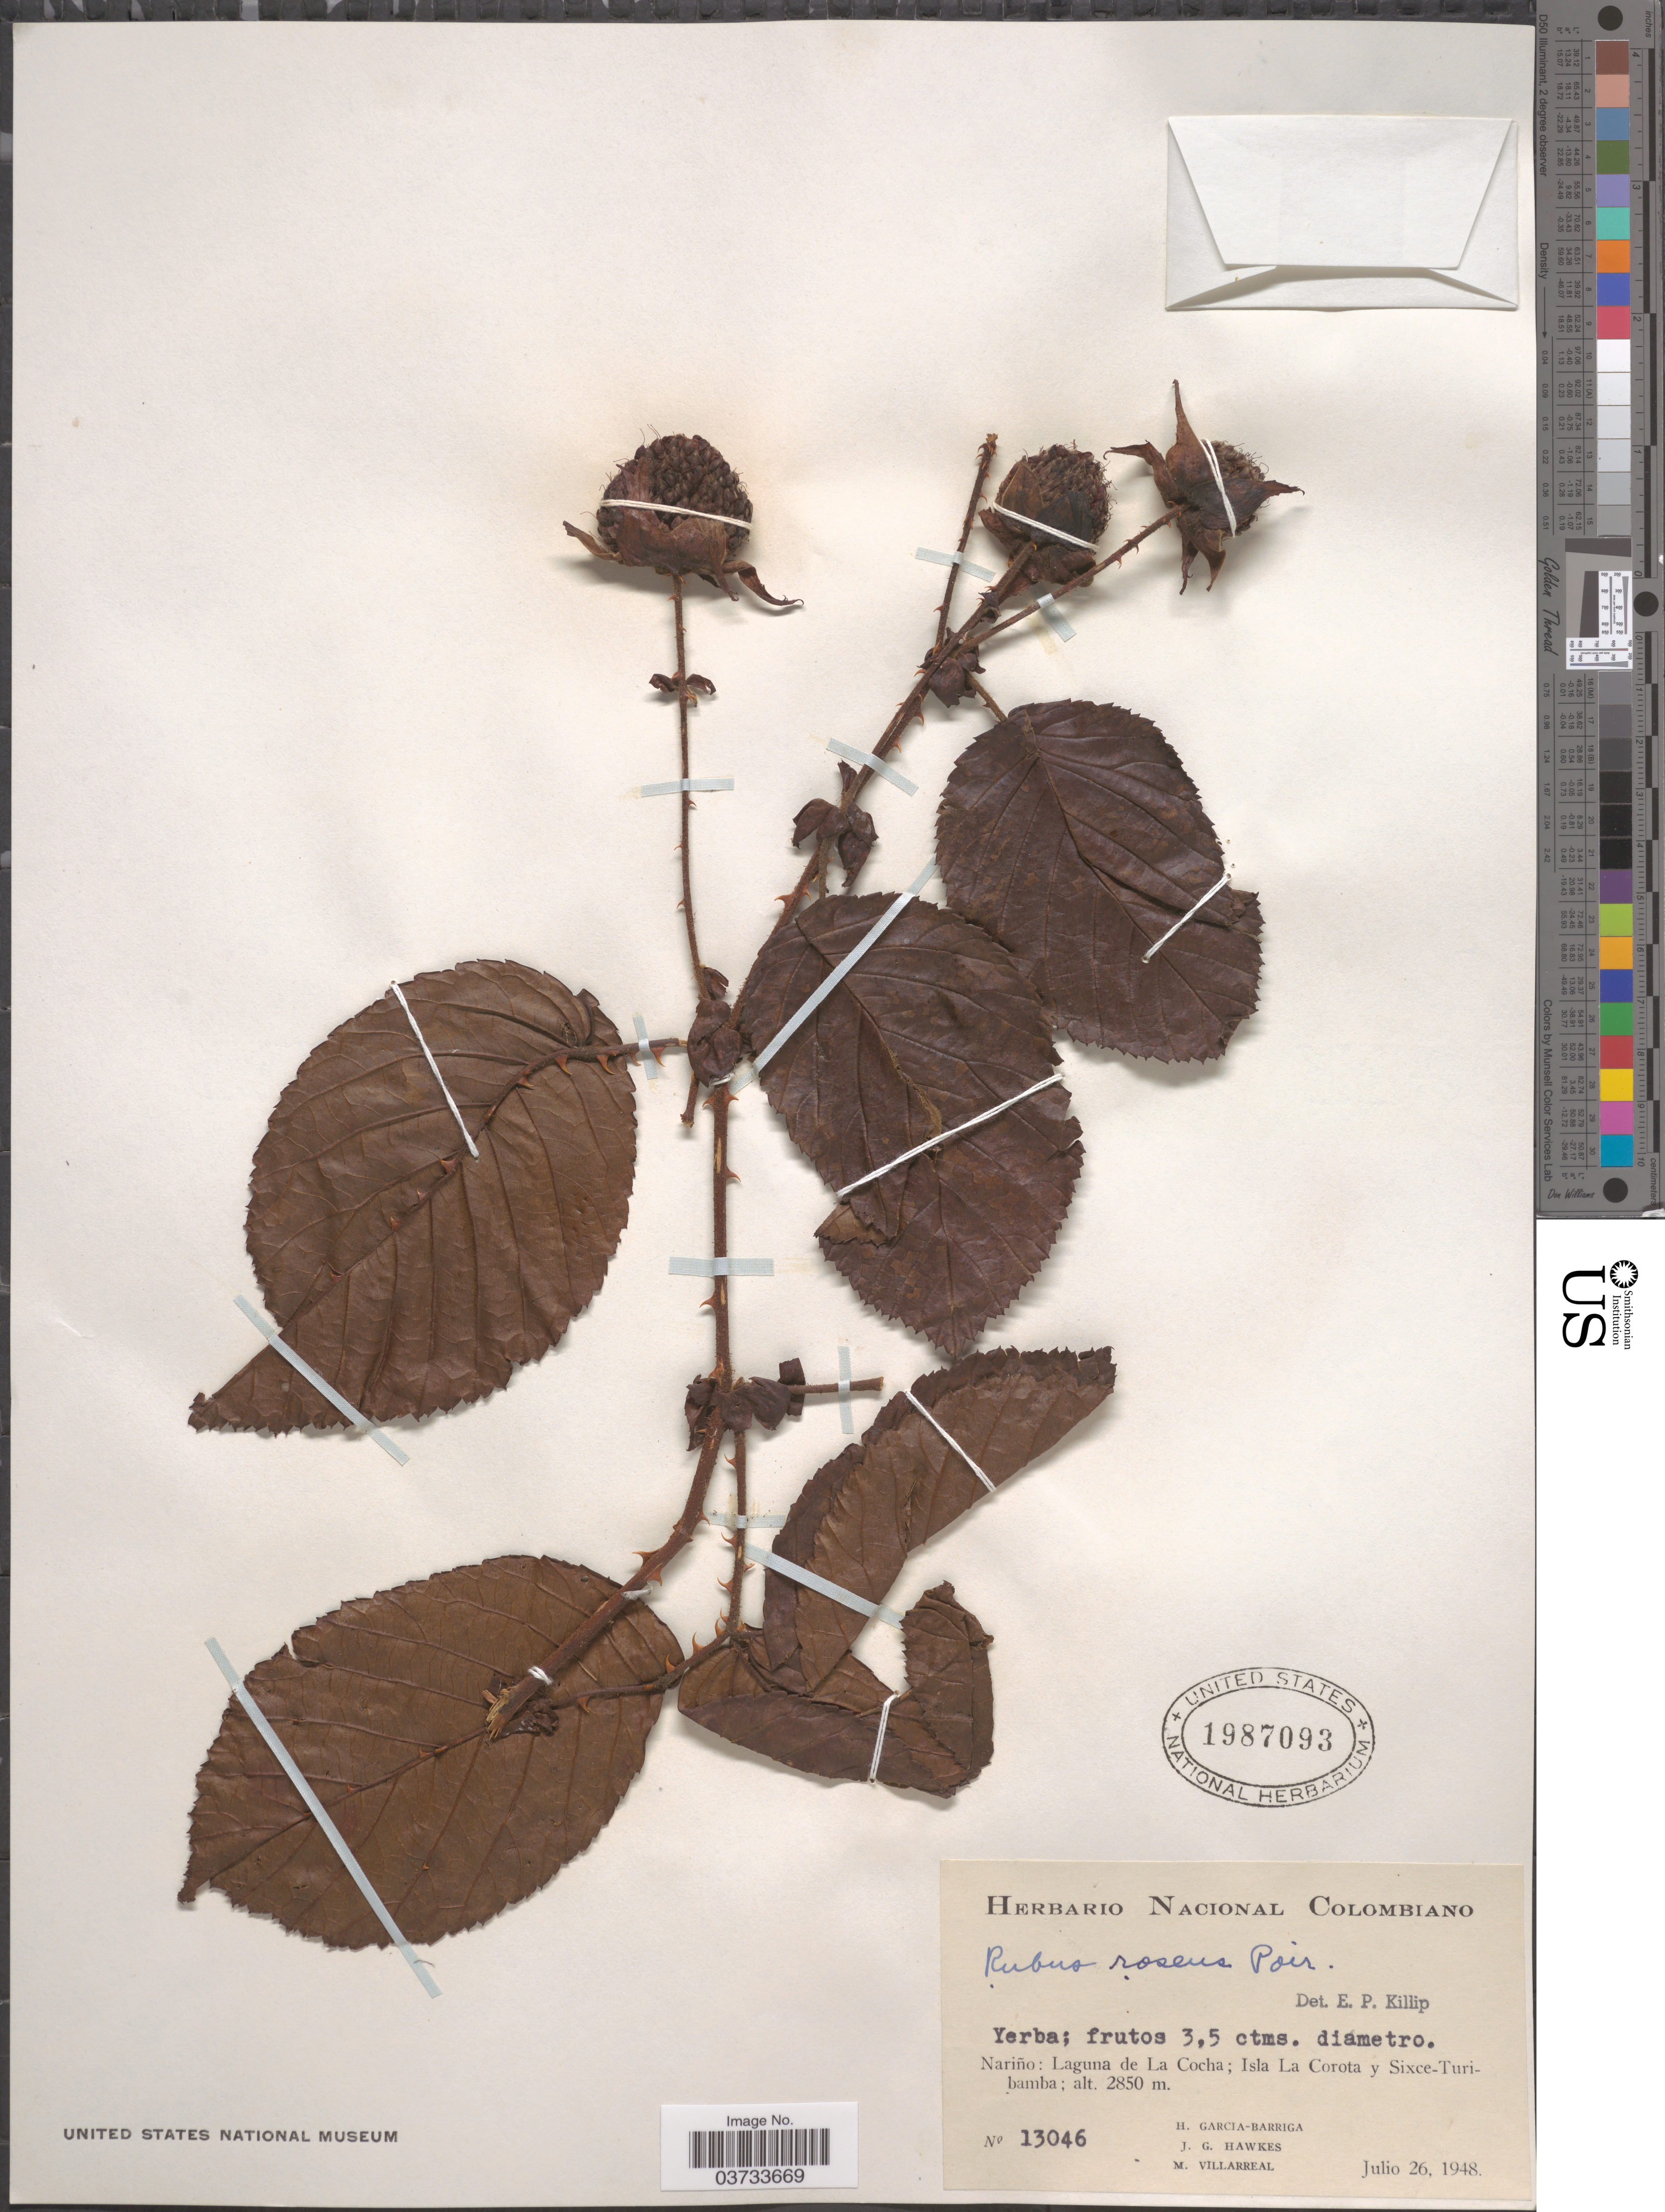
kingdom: Plantae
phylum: Tracheophyta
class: Magnoliopsida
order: Rosales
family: Rosaceae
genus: Rubus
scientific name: Rubus roseus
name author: Poir.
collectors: H. García Barriga, J. Hawkes & M. Villareal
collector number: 13046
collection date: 1948-07-26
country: Colombia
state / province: Nariño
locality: Laguna de La Cocha; Isla La Corota y Sixce-Turibamba.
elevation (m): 2850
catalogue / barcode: US 1987093